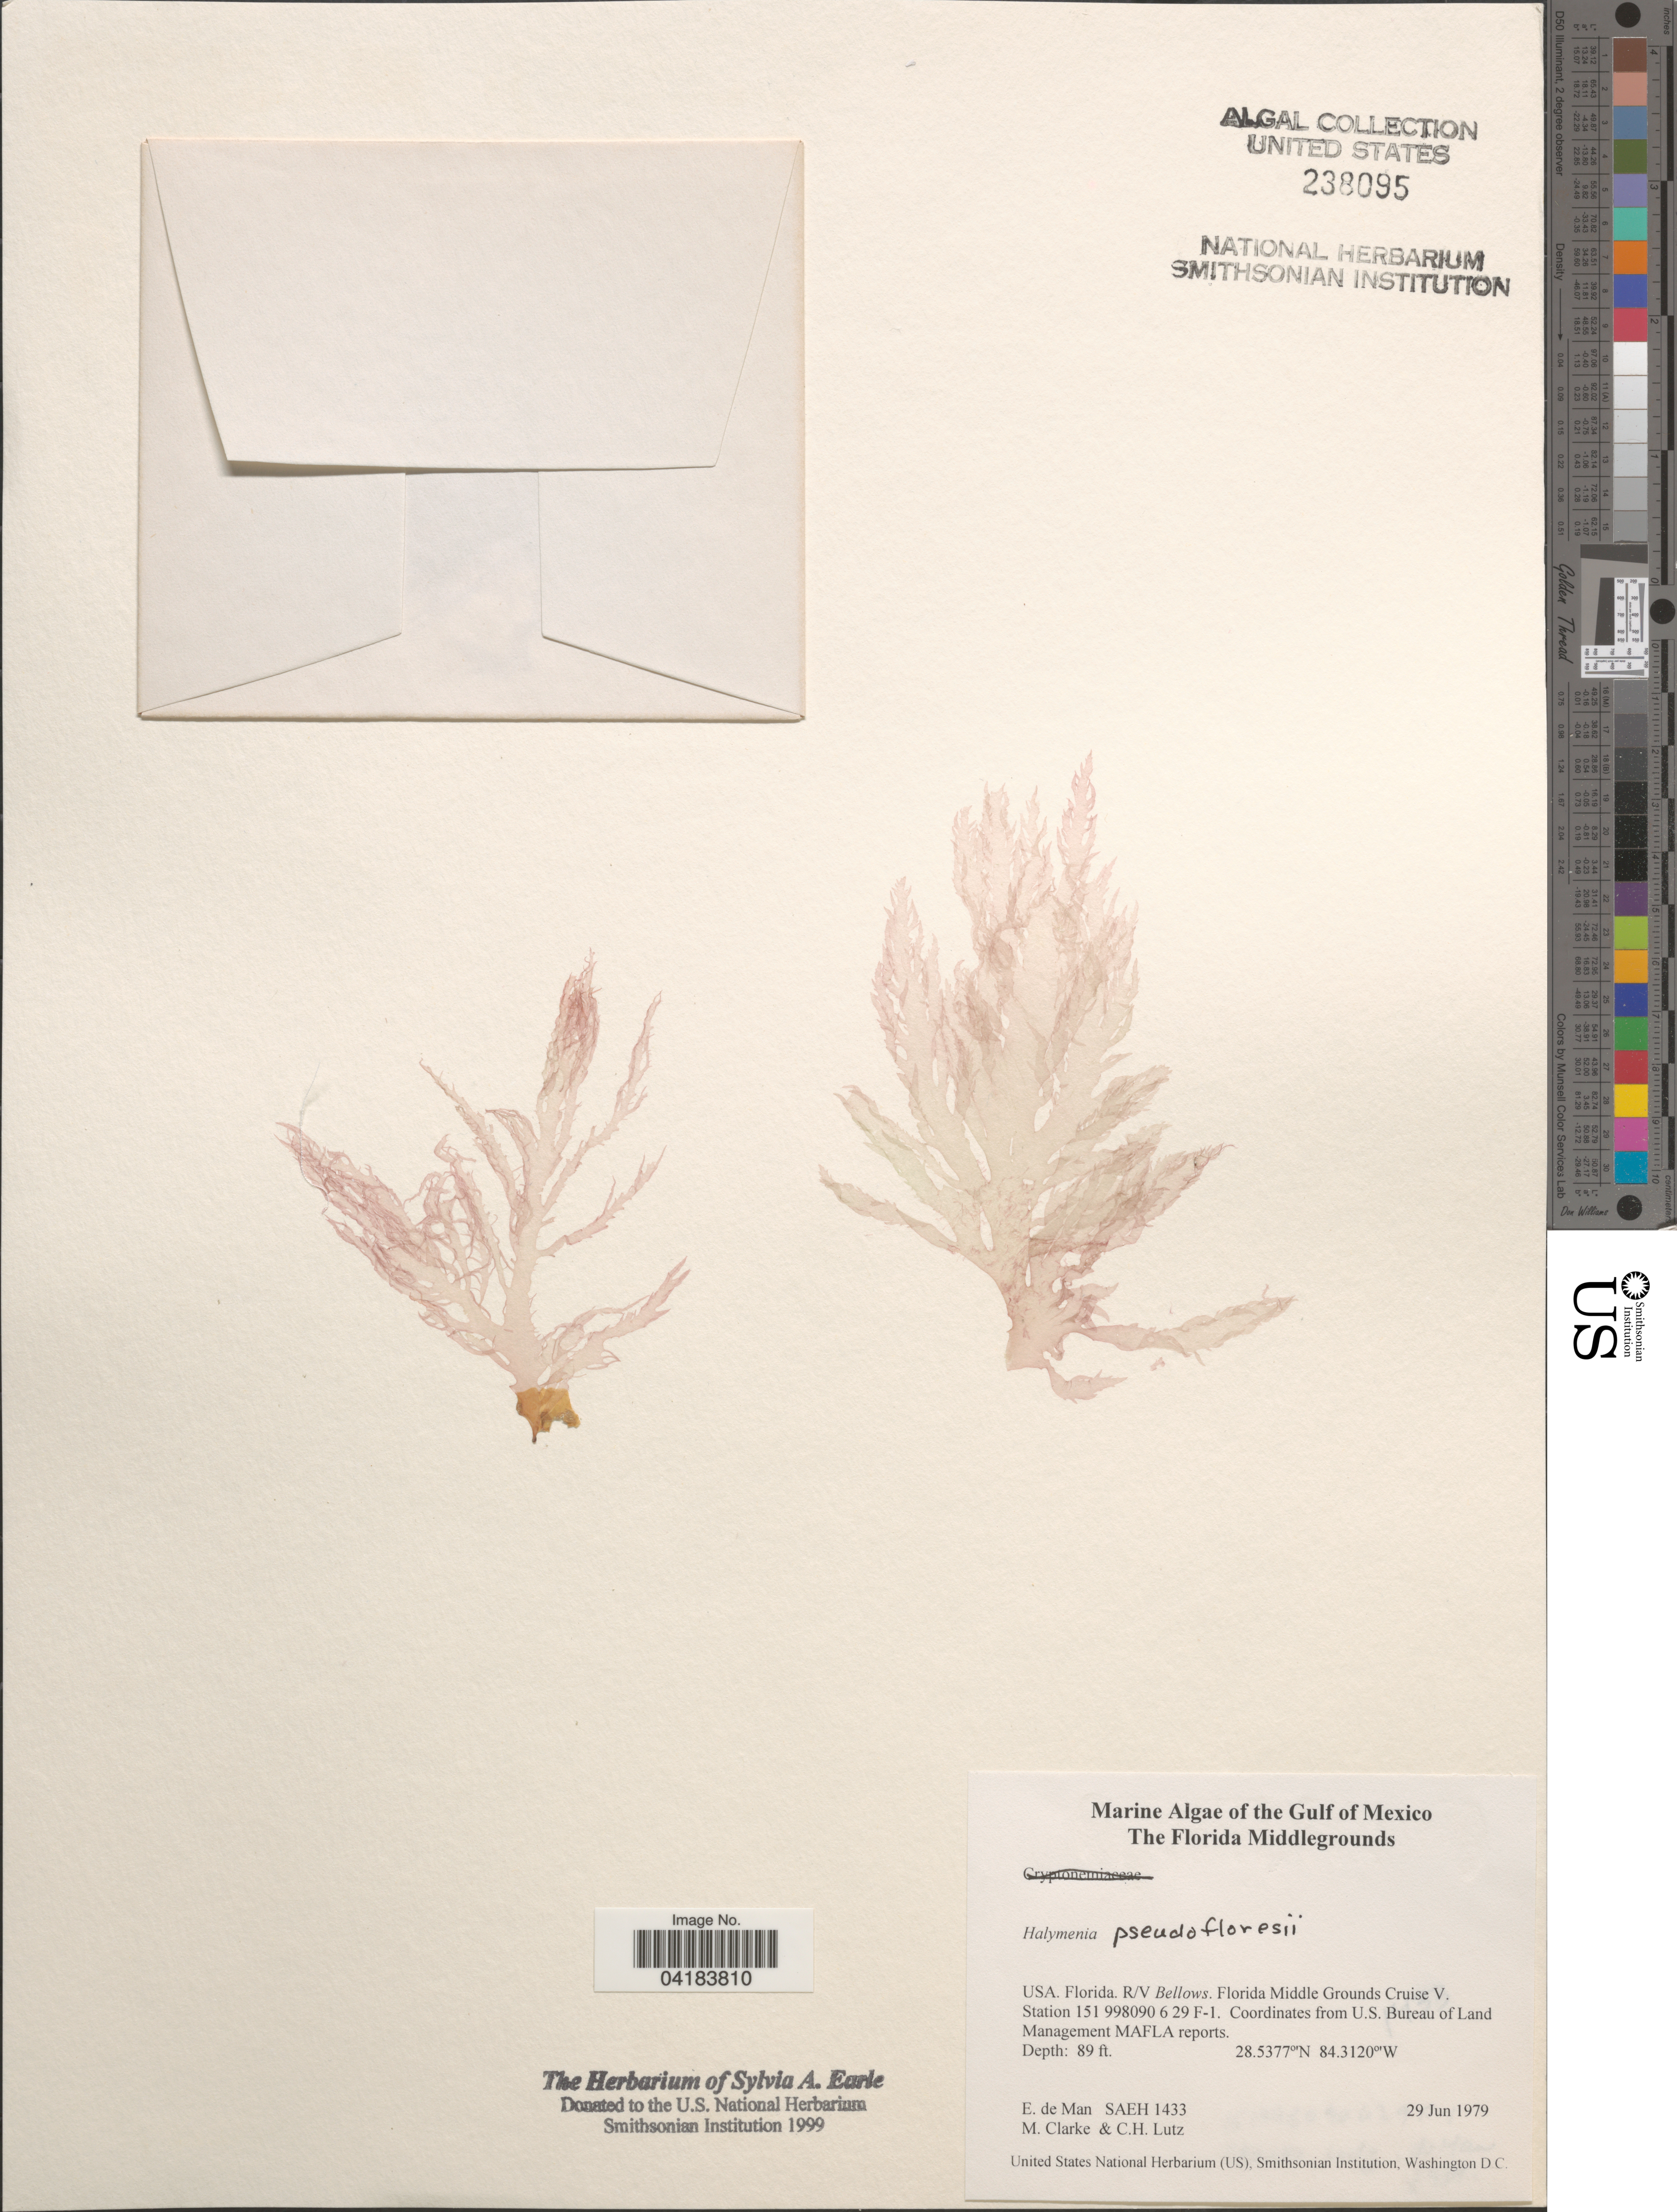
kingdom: Plantae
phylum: Rhodophyta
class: Florideophyceae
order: Halymeniales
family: Halymeniaceae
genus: Halymenia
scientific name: Halymenia pseudofloresia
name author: Collins & M. Howe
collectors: E. de Man, M. Clarke & C. Lutz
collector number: SAEH1433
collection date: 1979-06-29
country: United States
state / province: Florida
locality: Gulf of Mexico. R/V Bellows. Florida Middle Grounds Cruise V. Station 151 998090 6 29 F-1.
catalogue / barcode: US 238095